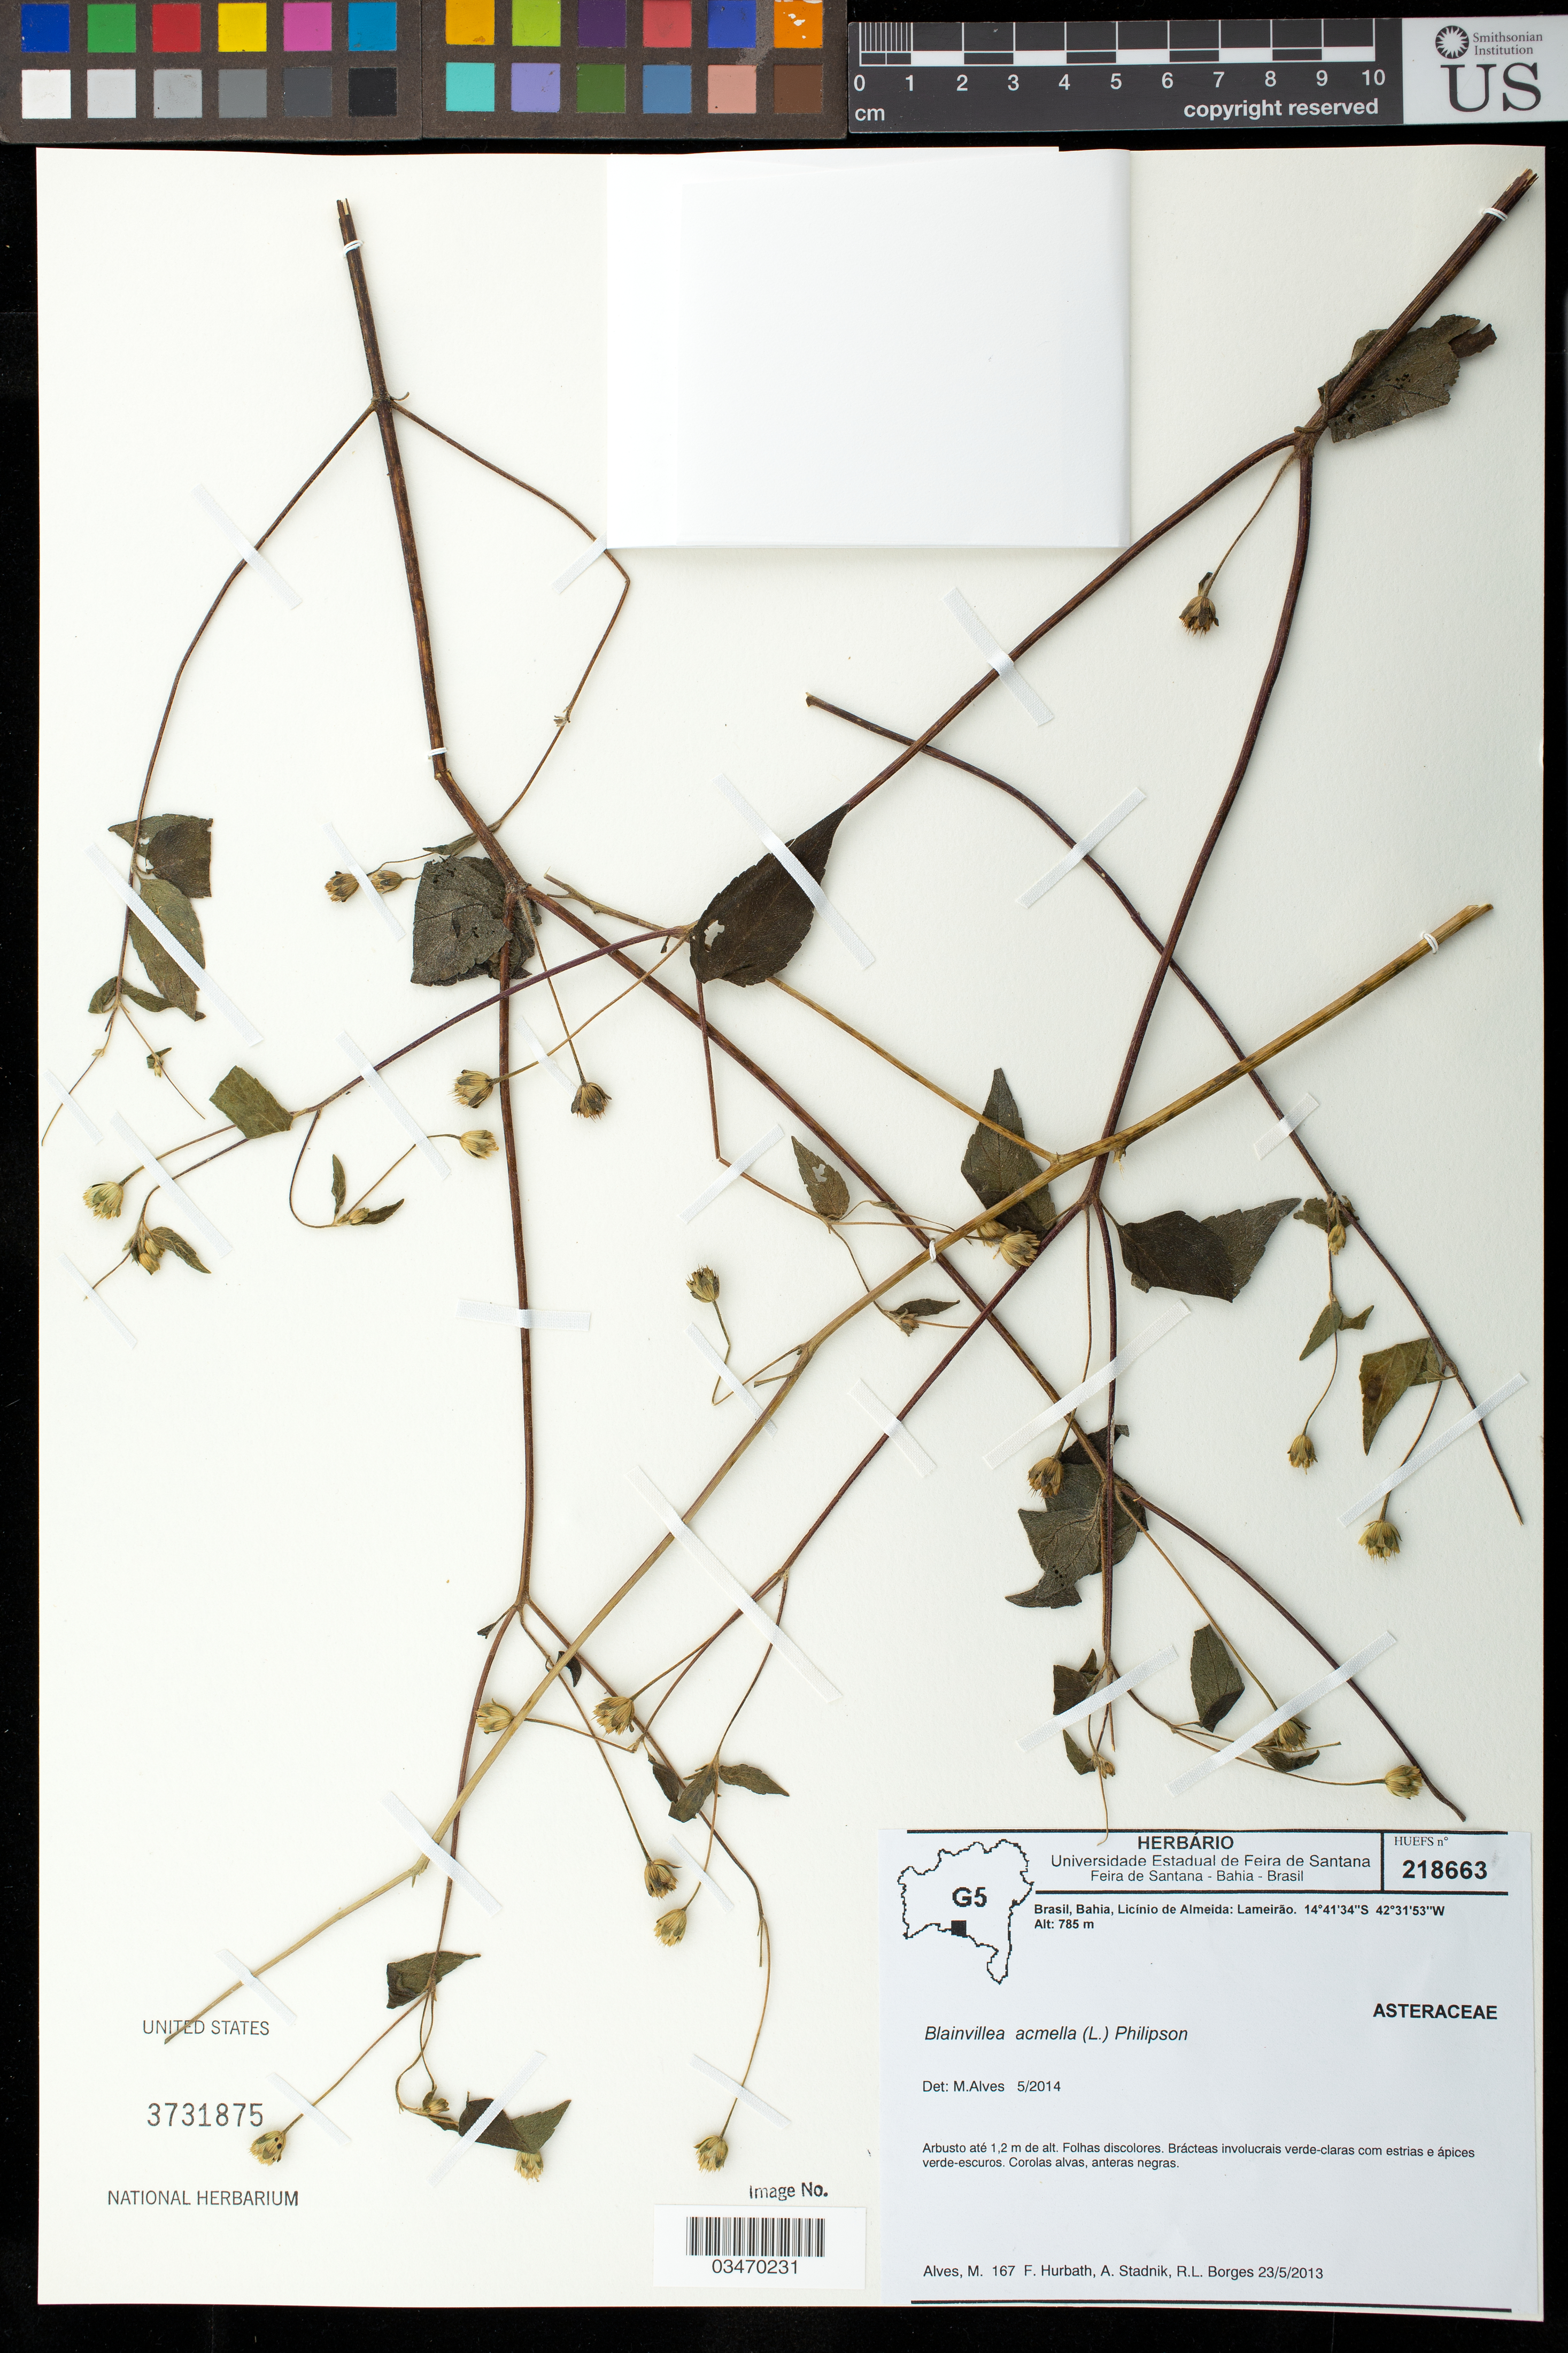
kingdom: Plantae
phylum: Tracheophyta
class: Magnoliopsida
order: Asterales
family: Asteraceae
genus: Blainvillea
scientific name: Blainvillea acmella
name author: (L.) Philipson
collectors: M. Alves, F. Hurbath, R. Borges & A. Stadnik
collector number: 167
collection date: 2013-05-23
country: Brazil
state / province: Bahia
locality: Licinio de Almeida: Lameirao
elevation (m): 785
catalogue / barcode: US 3731875